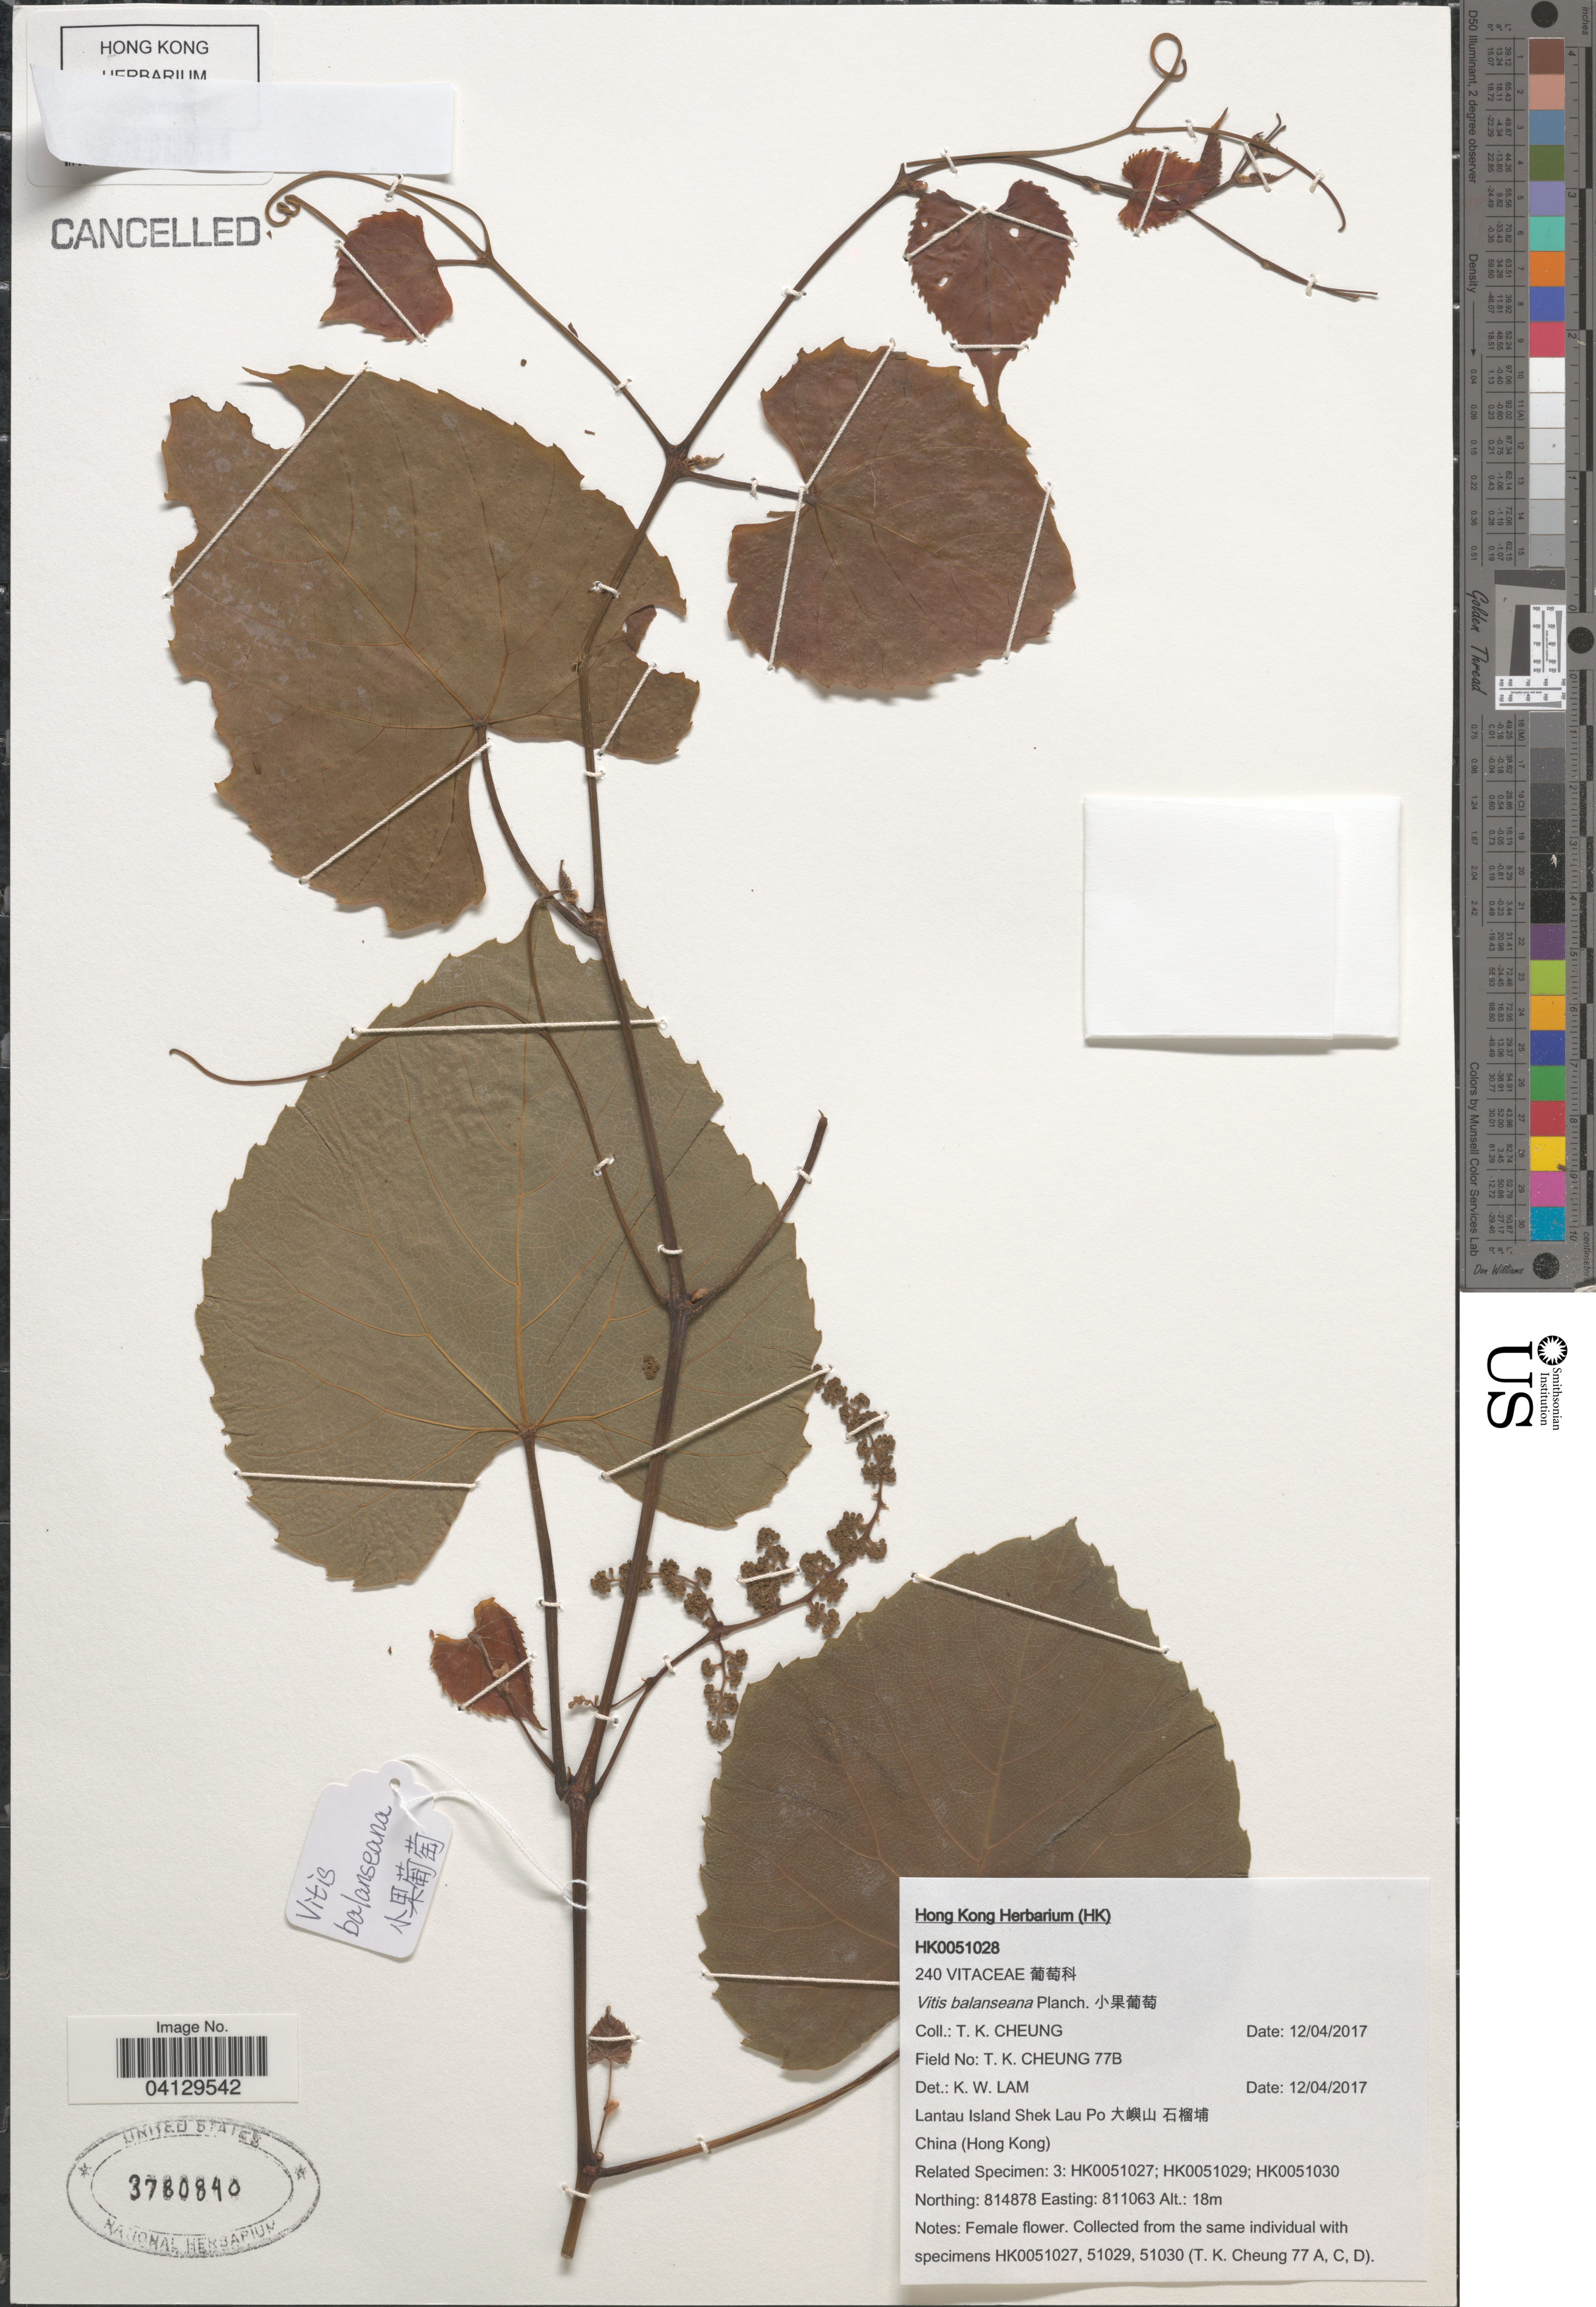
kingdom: Plantae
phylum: Tracheophyta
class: Magnoliopsida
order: Vitales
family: Vitaceae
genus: Vitis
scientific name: Vitis balansana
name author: Planch.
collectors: T. Cheung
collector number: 77B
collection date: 2017-04-12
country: China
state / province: Hong Kong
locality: Lantau Island Shek Lau Po X.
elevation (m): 18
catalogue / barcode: US 3780840